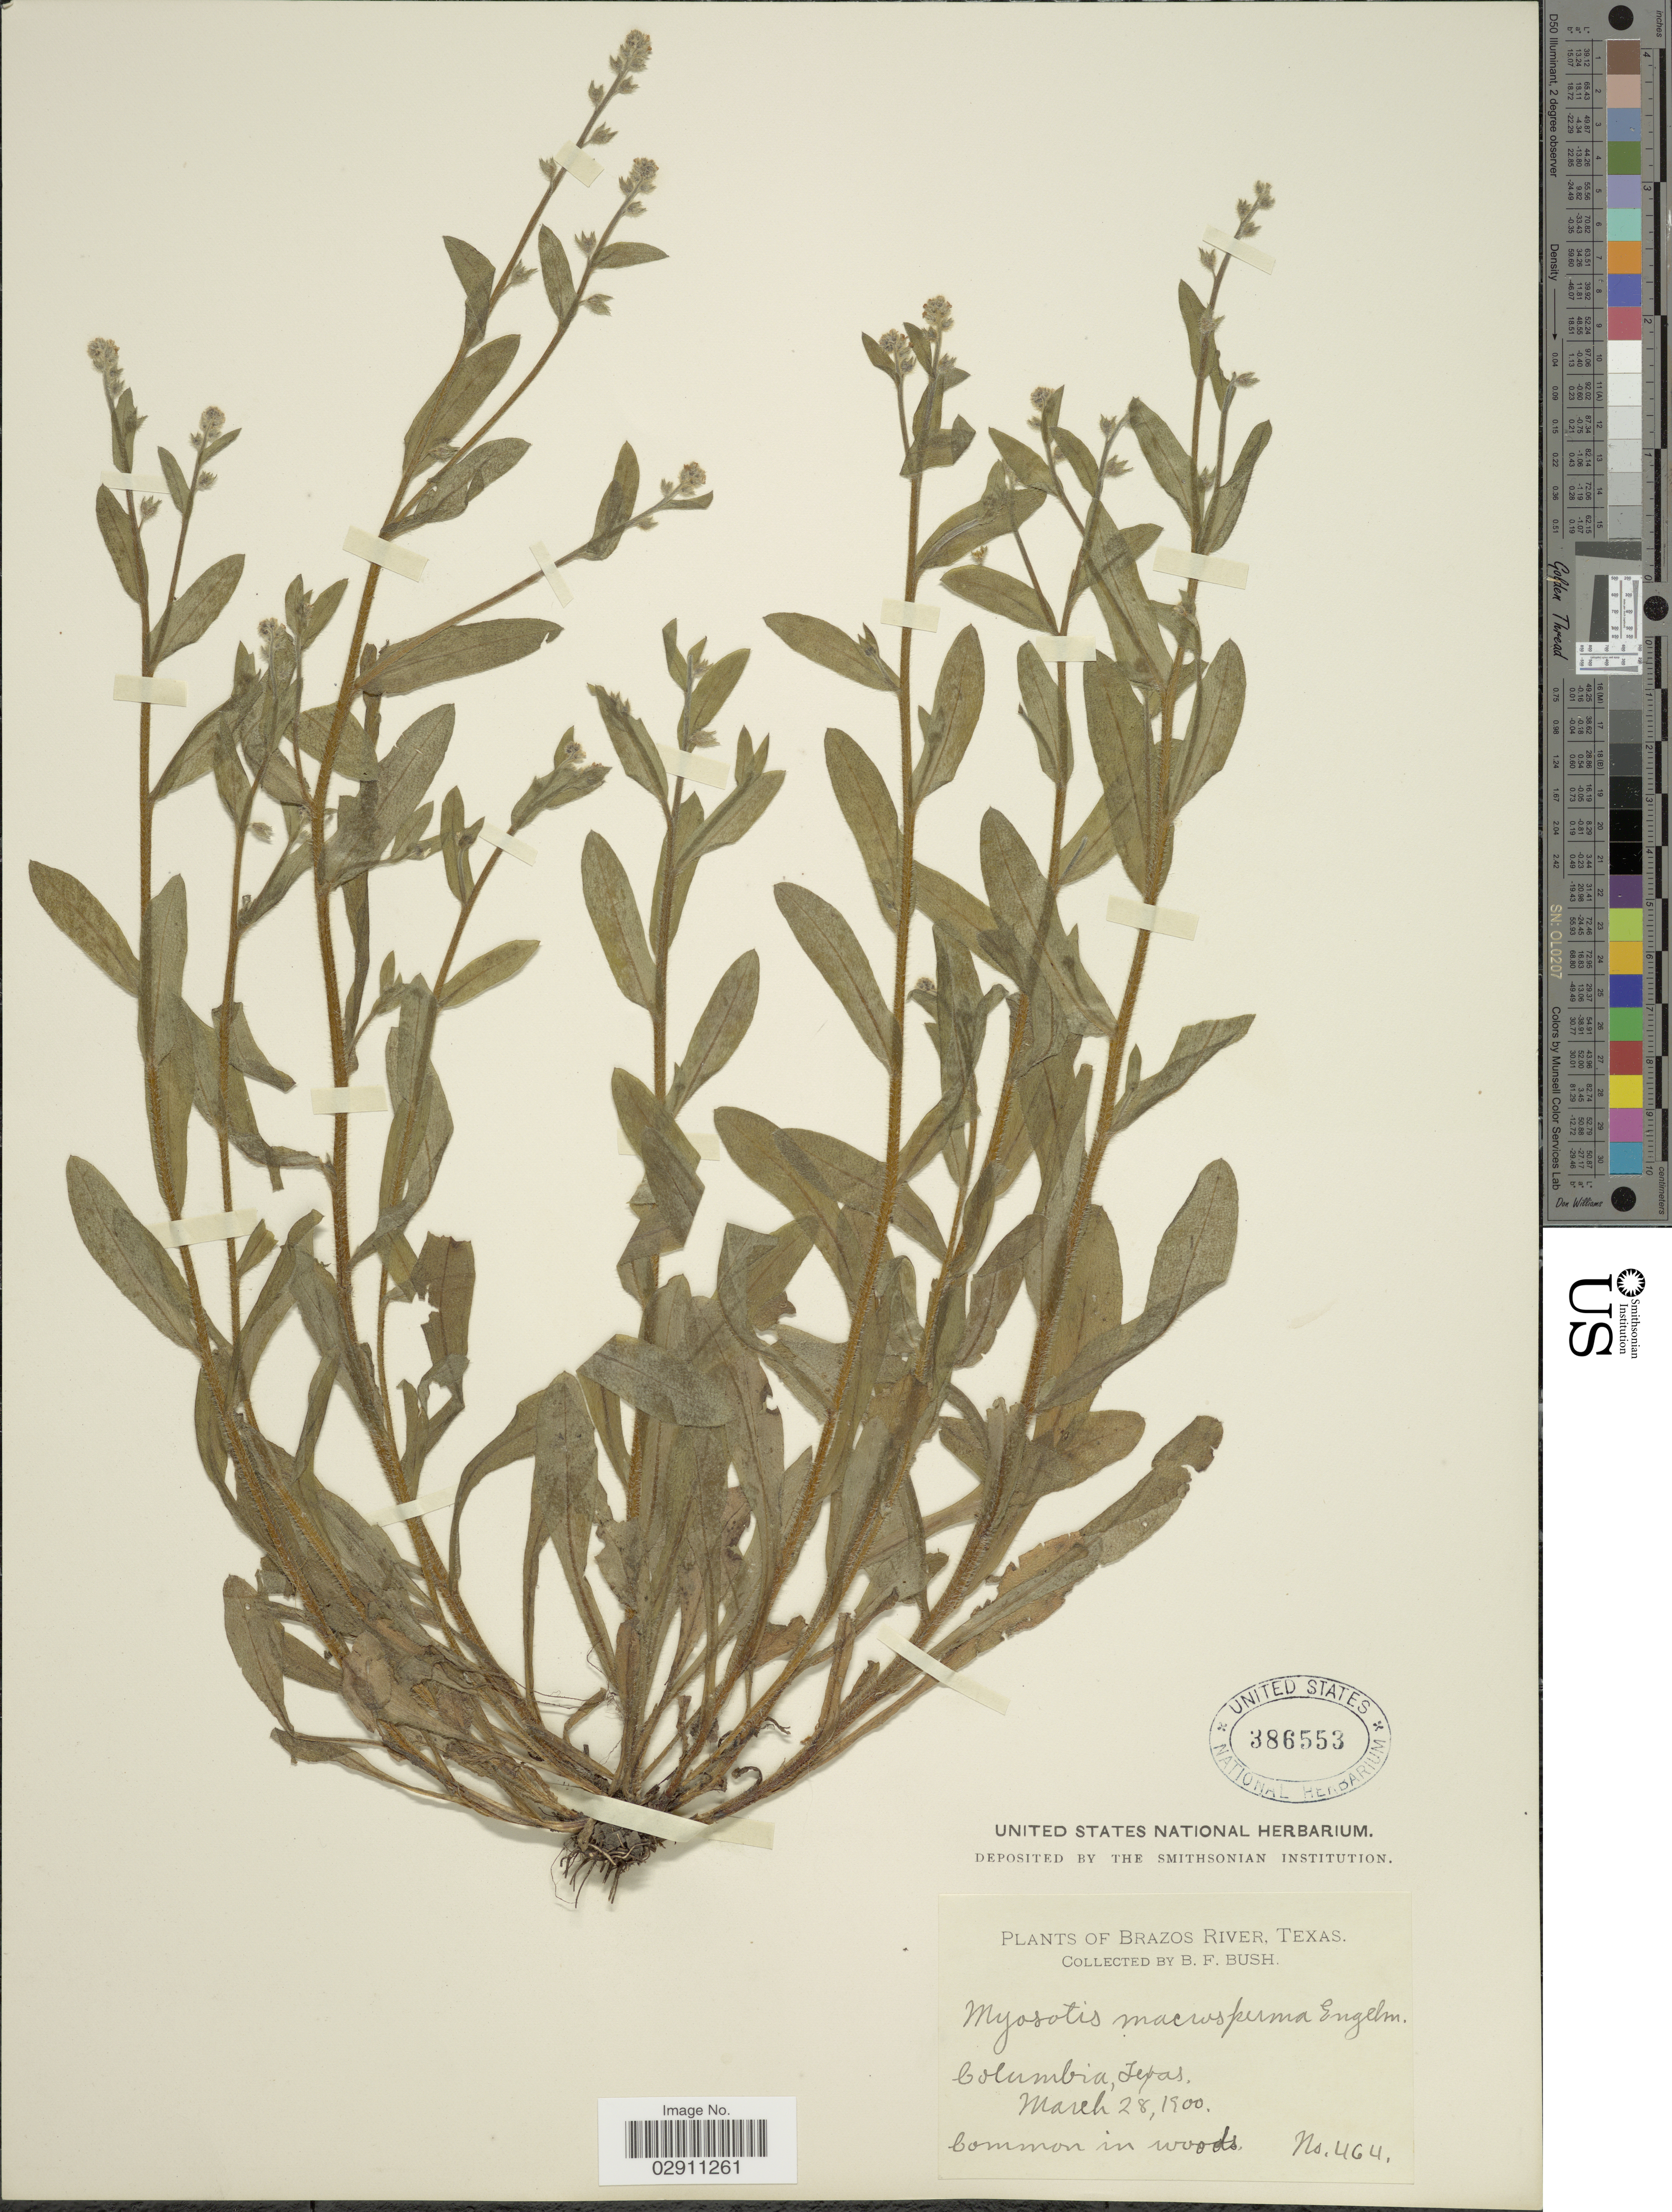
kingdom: Plantae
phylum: Tracheophyta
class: Magnoliopsida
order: Boraginales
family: Boraginaceae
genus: Myosotis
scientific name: Myosotis verna var. macrosperma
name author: (Engelm.) Chapm.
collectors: B. F. Bush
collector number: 464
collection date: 1900-03-28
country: United States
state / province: Texas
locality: Brazos River, Columbia.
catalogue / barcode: US 386553